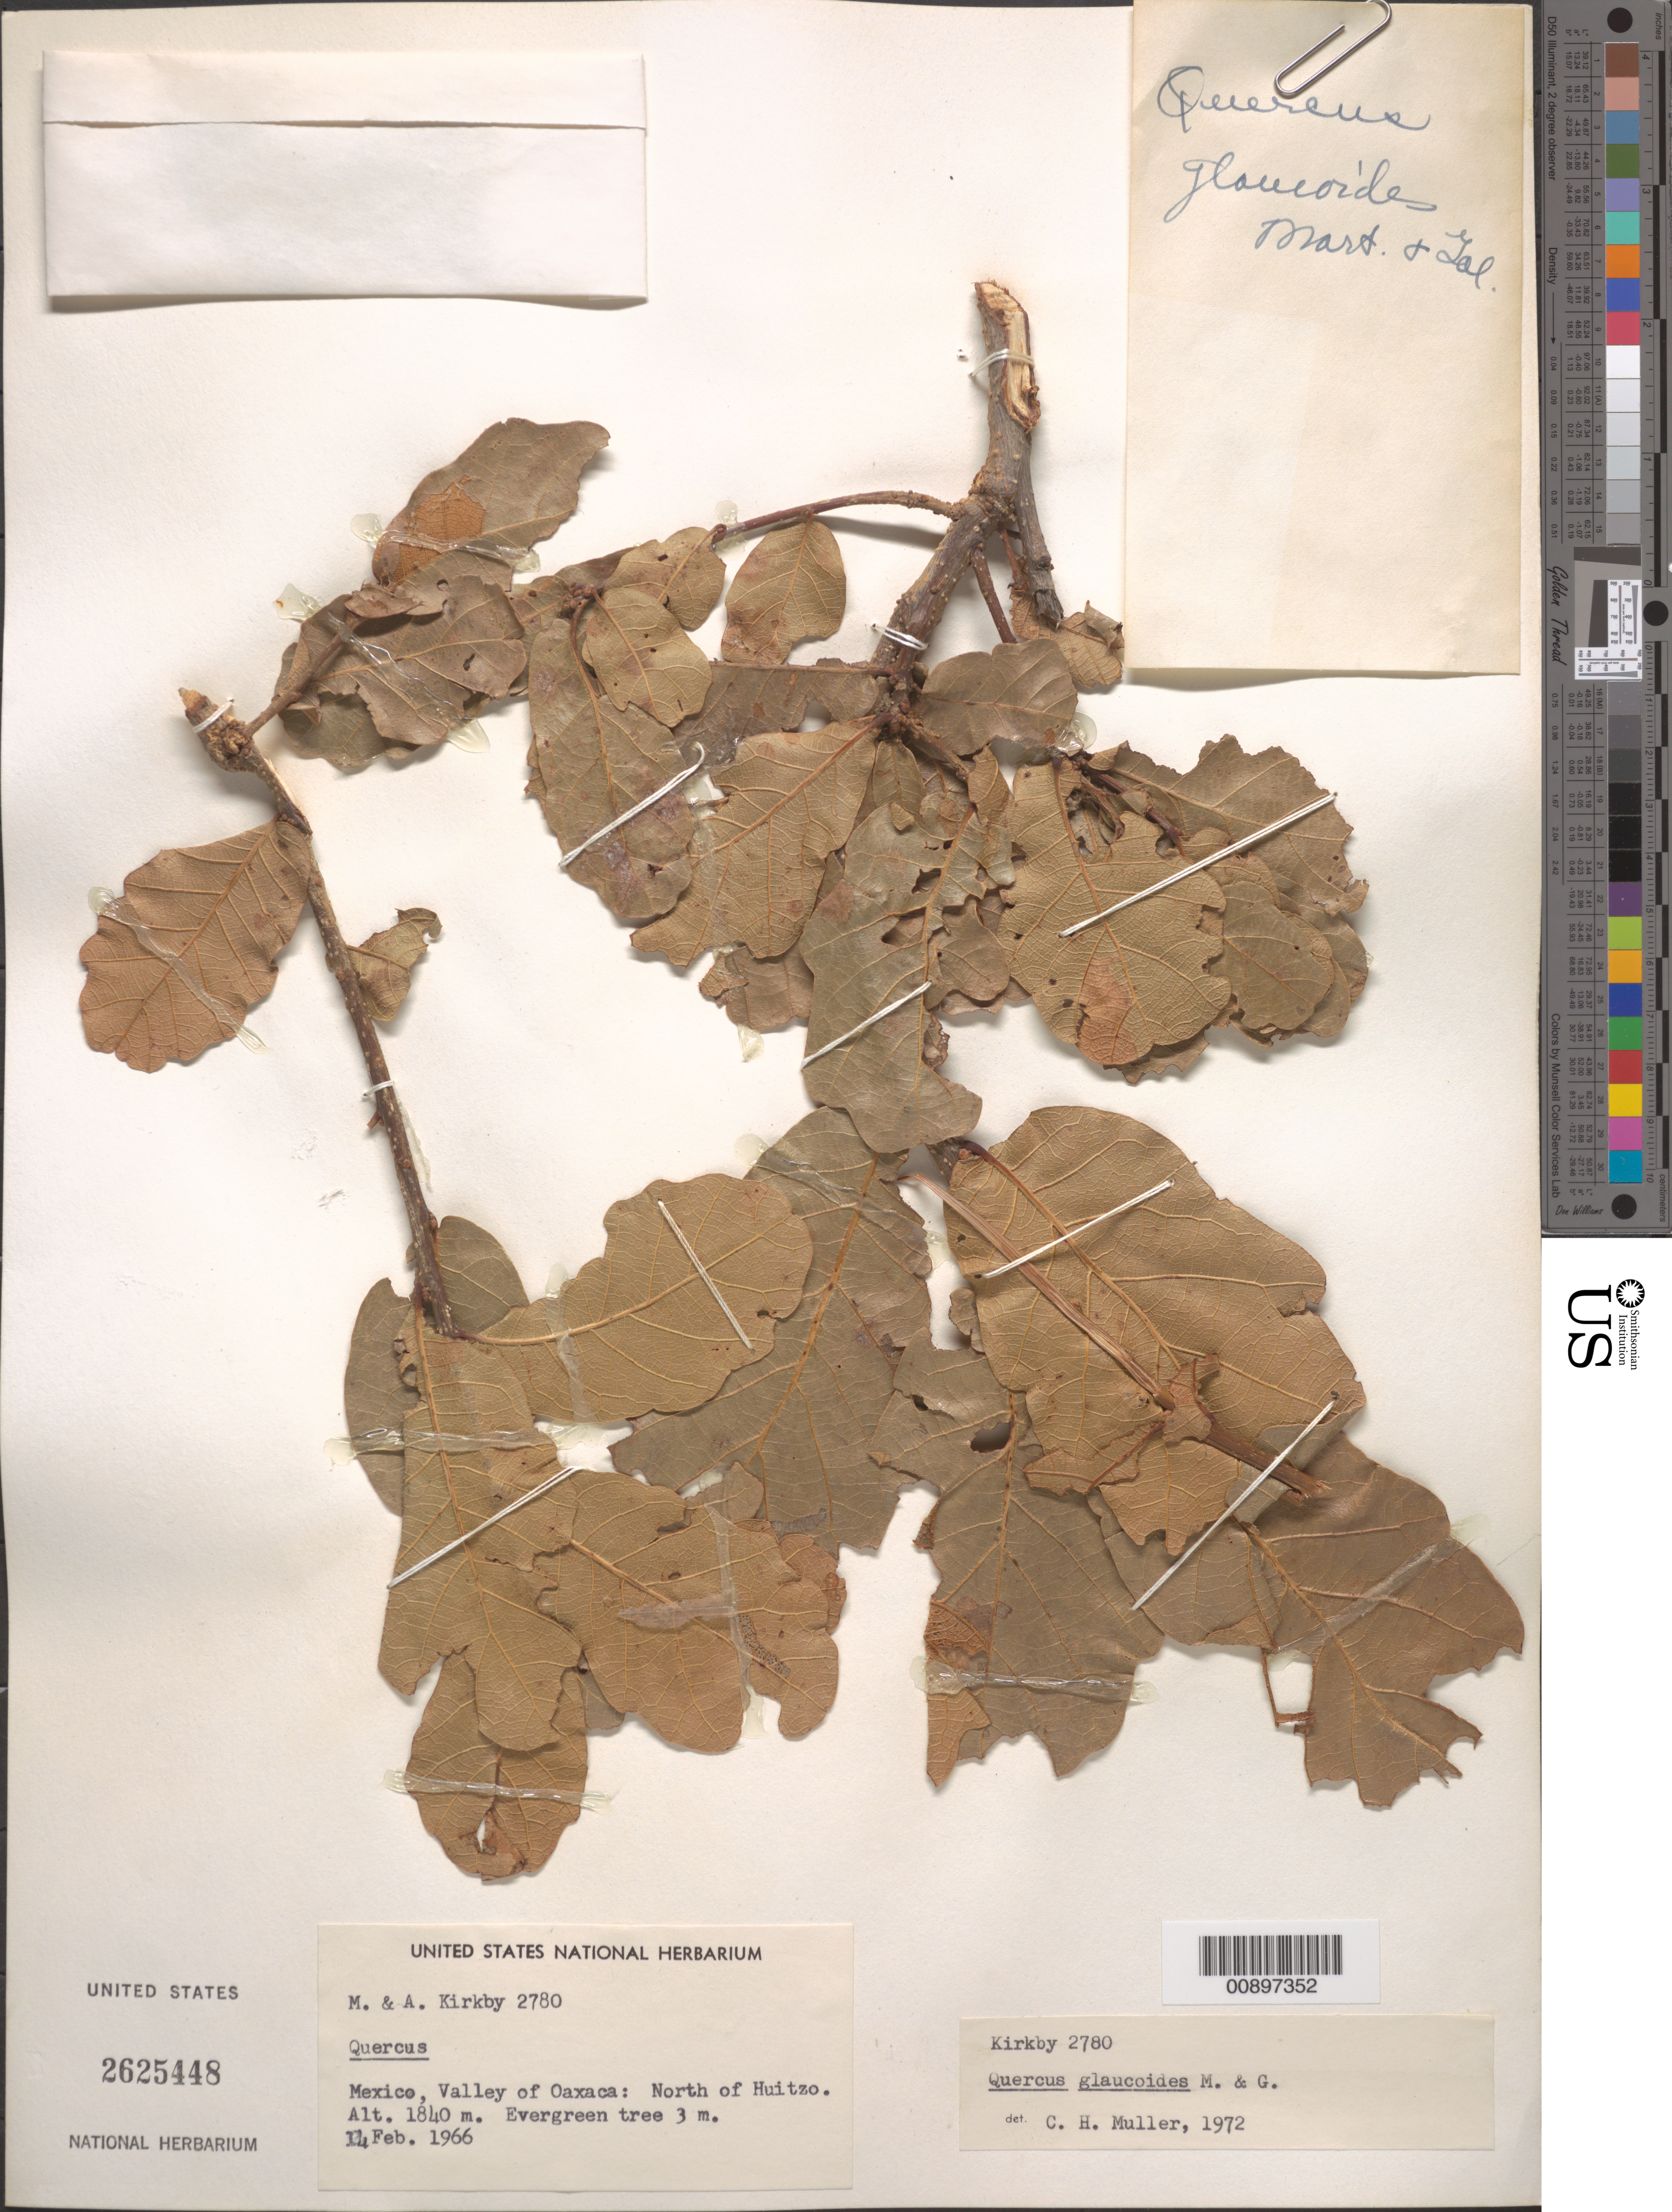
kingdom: Plantae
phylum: Tracheophyta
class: Magnoliopsida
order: Fagales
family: Fagaceae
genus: Quercus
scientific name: Quercus glaucoides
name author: M. Martens & Galeotti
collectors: Kirkby, M. & A. Kirkby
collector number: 2780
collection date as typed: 14 Feb 1966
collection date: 1966-02-14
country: Mexico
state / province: Oaxaca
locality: Valley of Oaxaca: North of Huitzo.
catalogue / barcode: US 2625448